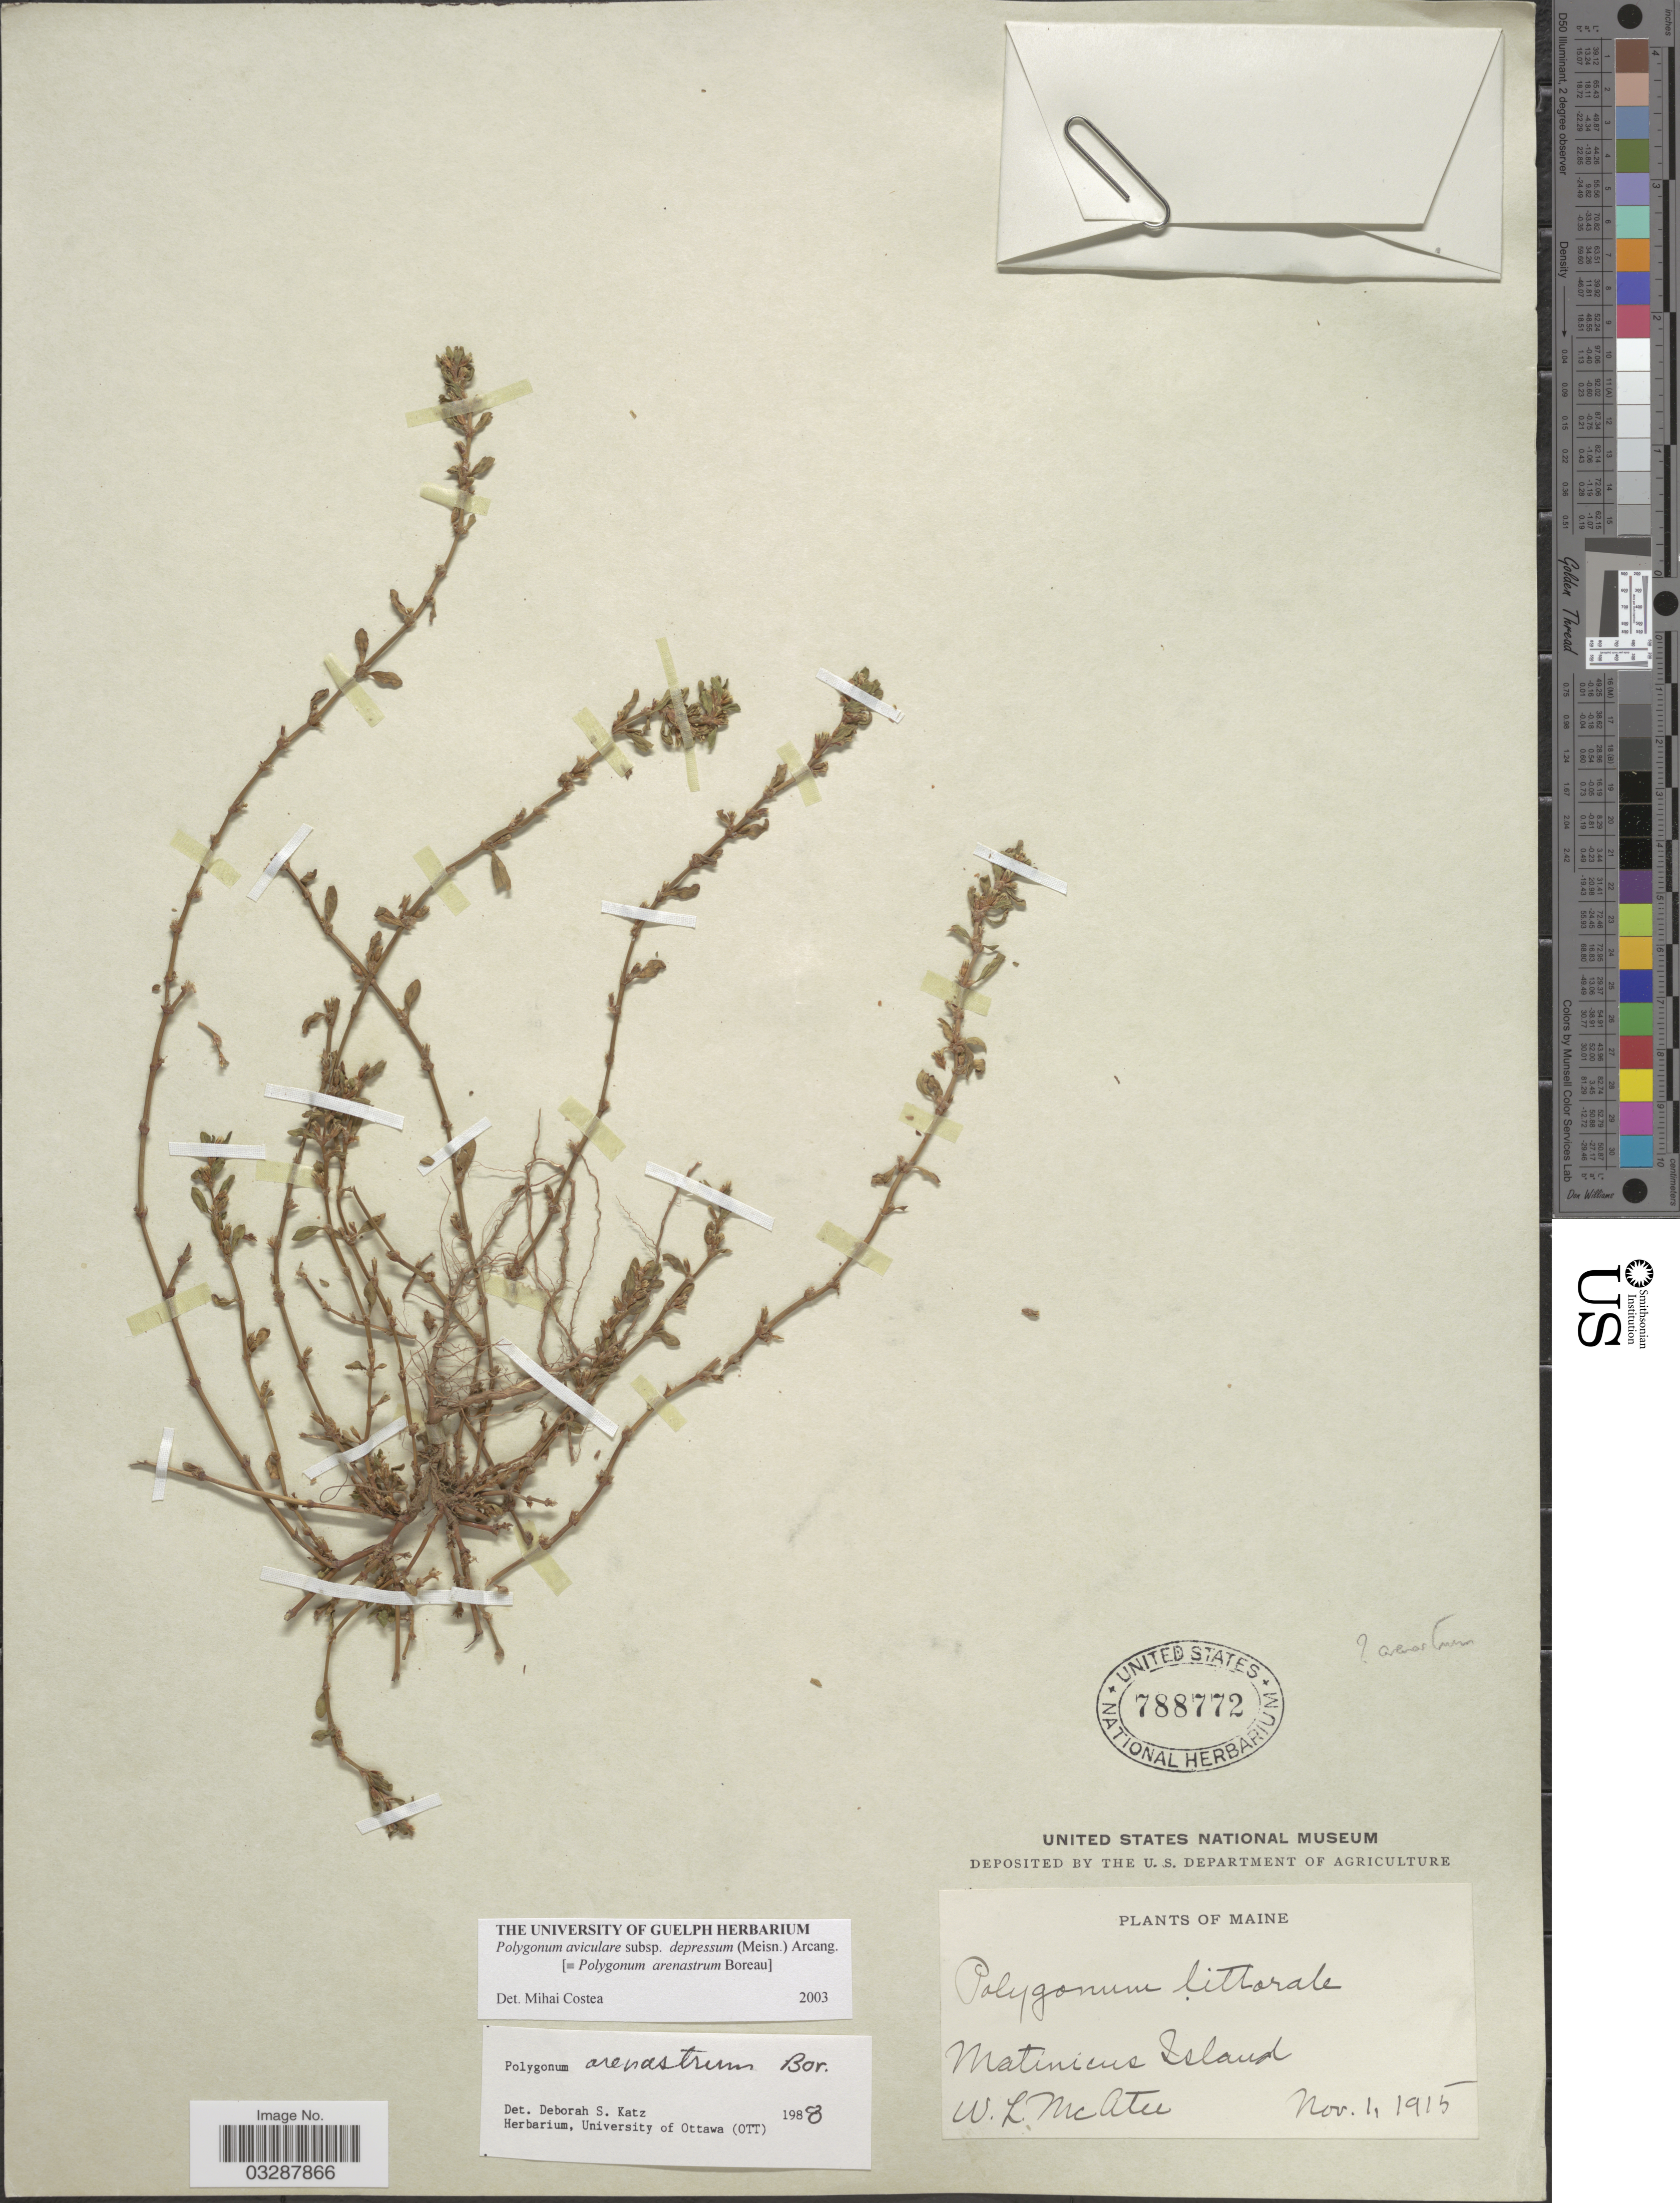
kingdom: Plantae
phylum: Tracheophyta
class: Magnoliopsida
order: Caryophyllales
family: Polygonaceae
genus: Polygonum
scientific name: Polygonum aviculare subsp. depressum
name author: (Meisn.) Arcang.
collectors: W. McAtee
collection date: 1915-11-01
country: United States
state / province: Maine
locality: Matinicus Island.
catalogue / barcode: US 788772